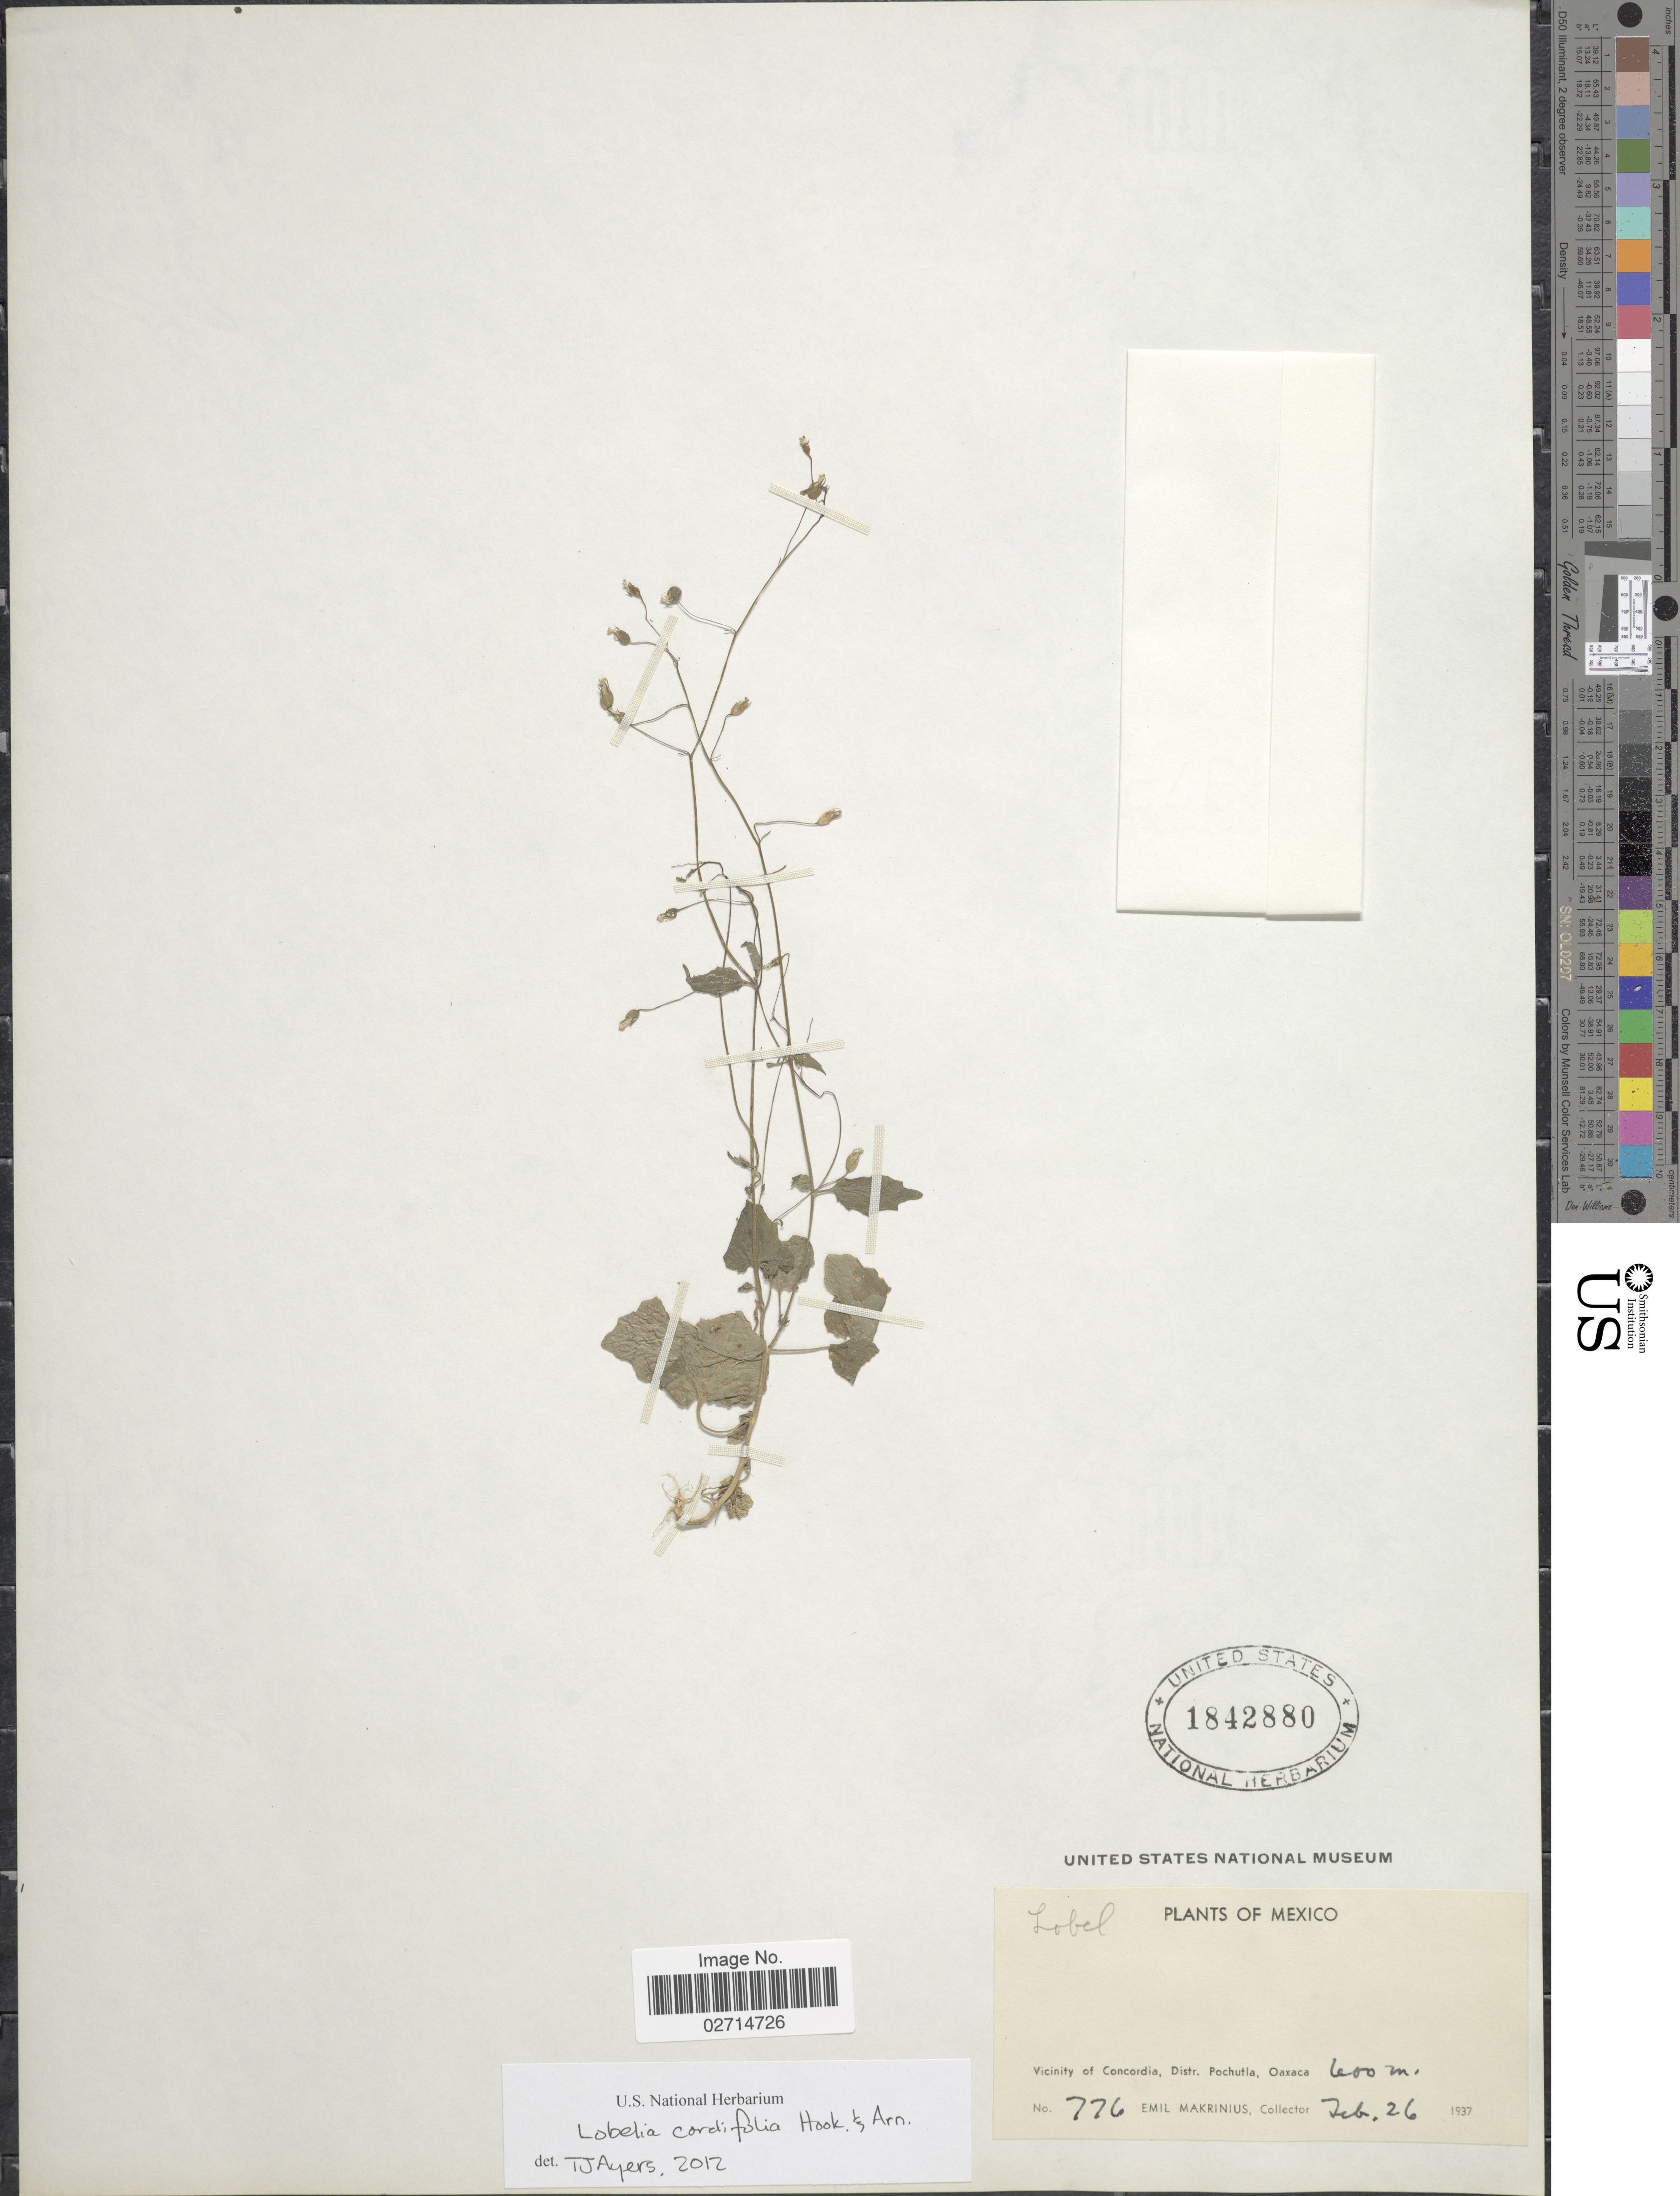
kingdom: Plantae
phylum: Tracheophyta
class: Magnoliopsida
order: Asterales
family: Campanulaceae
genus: Lobelia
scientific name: Lobelia cordifolia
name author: Hook. & Arn.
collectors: E. Makrinius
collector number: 776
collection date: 1937-02-26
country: Mexico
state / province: Oaxaca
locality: Vicinity of Concordia, Distr. Pochutla.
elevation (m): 600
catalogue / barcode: US 1842880